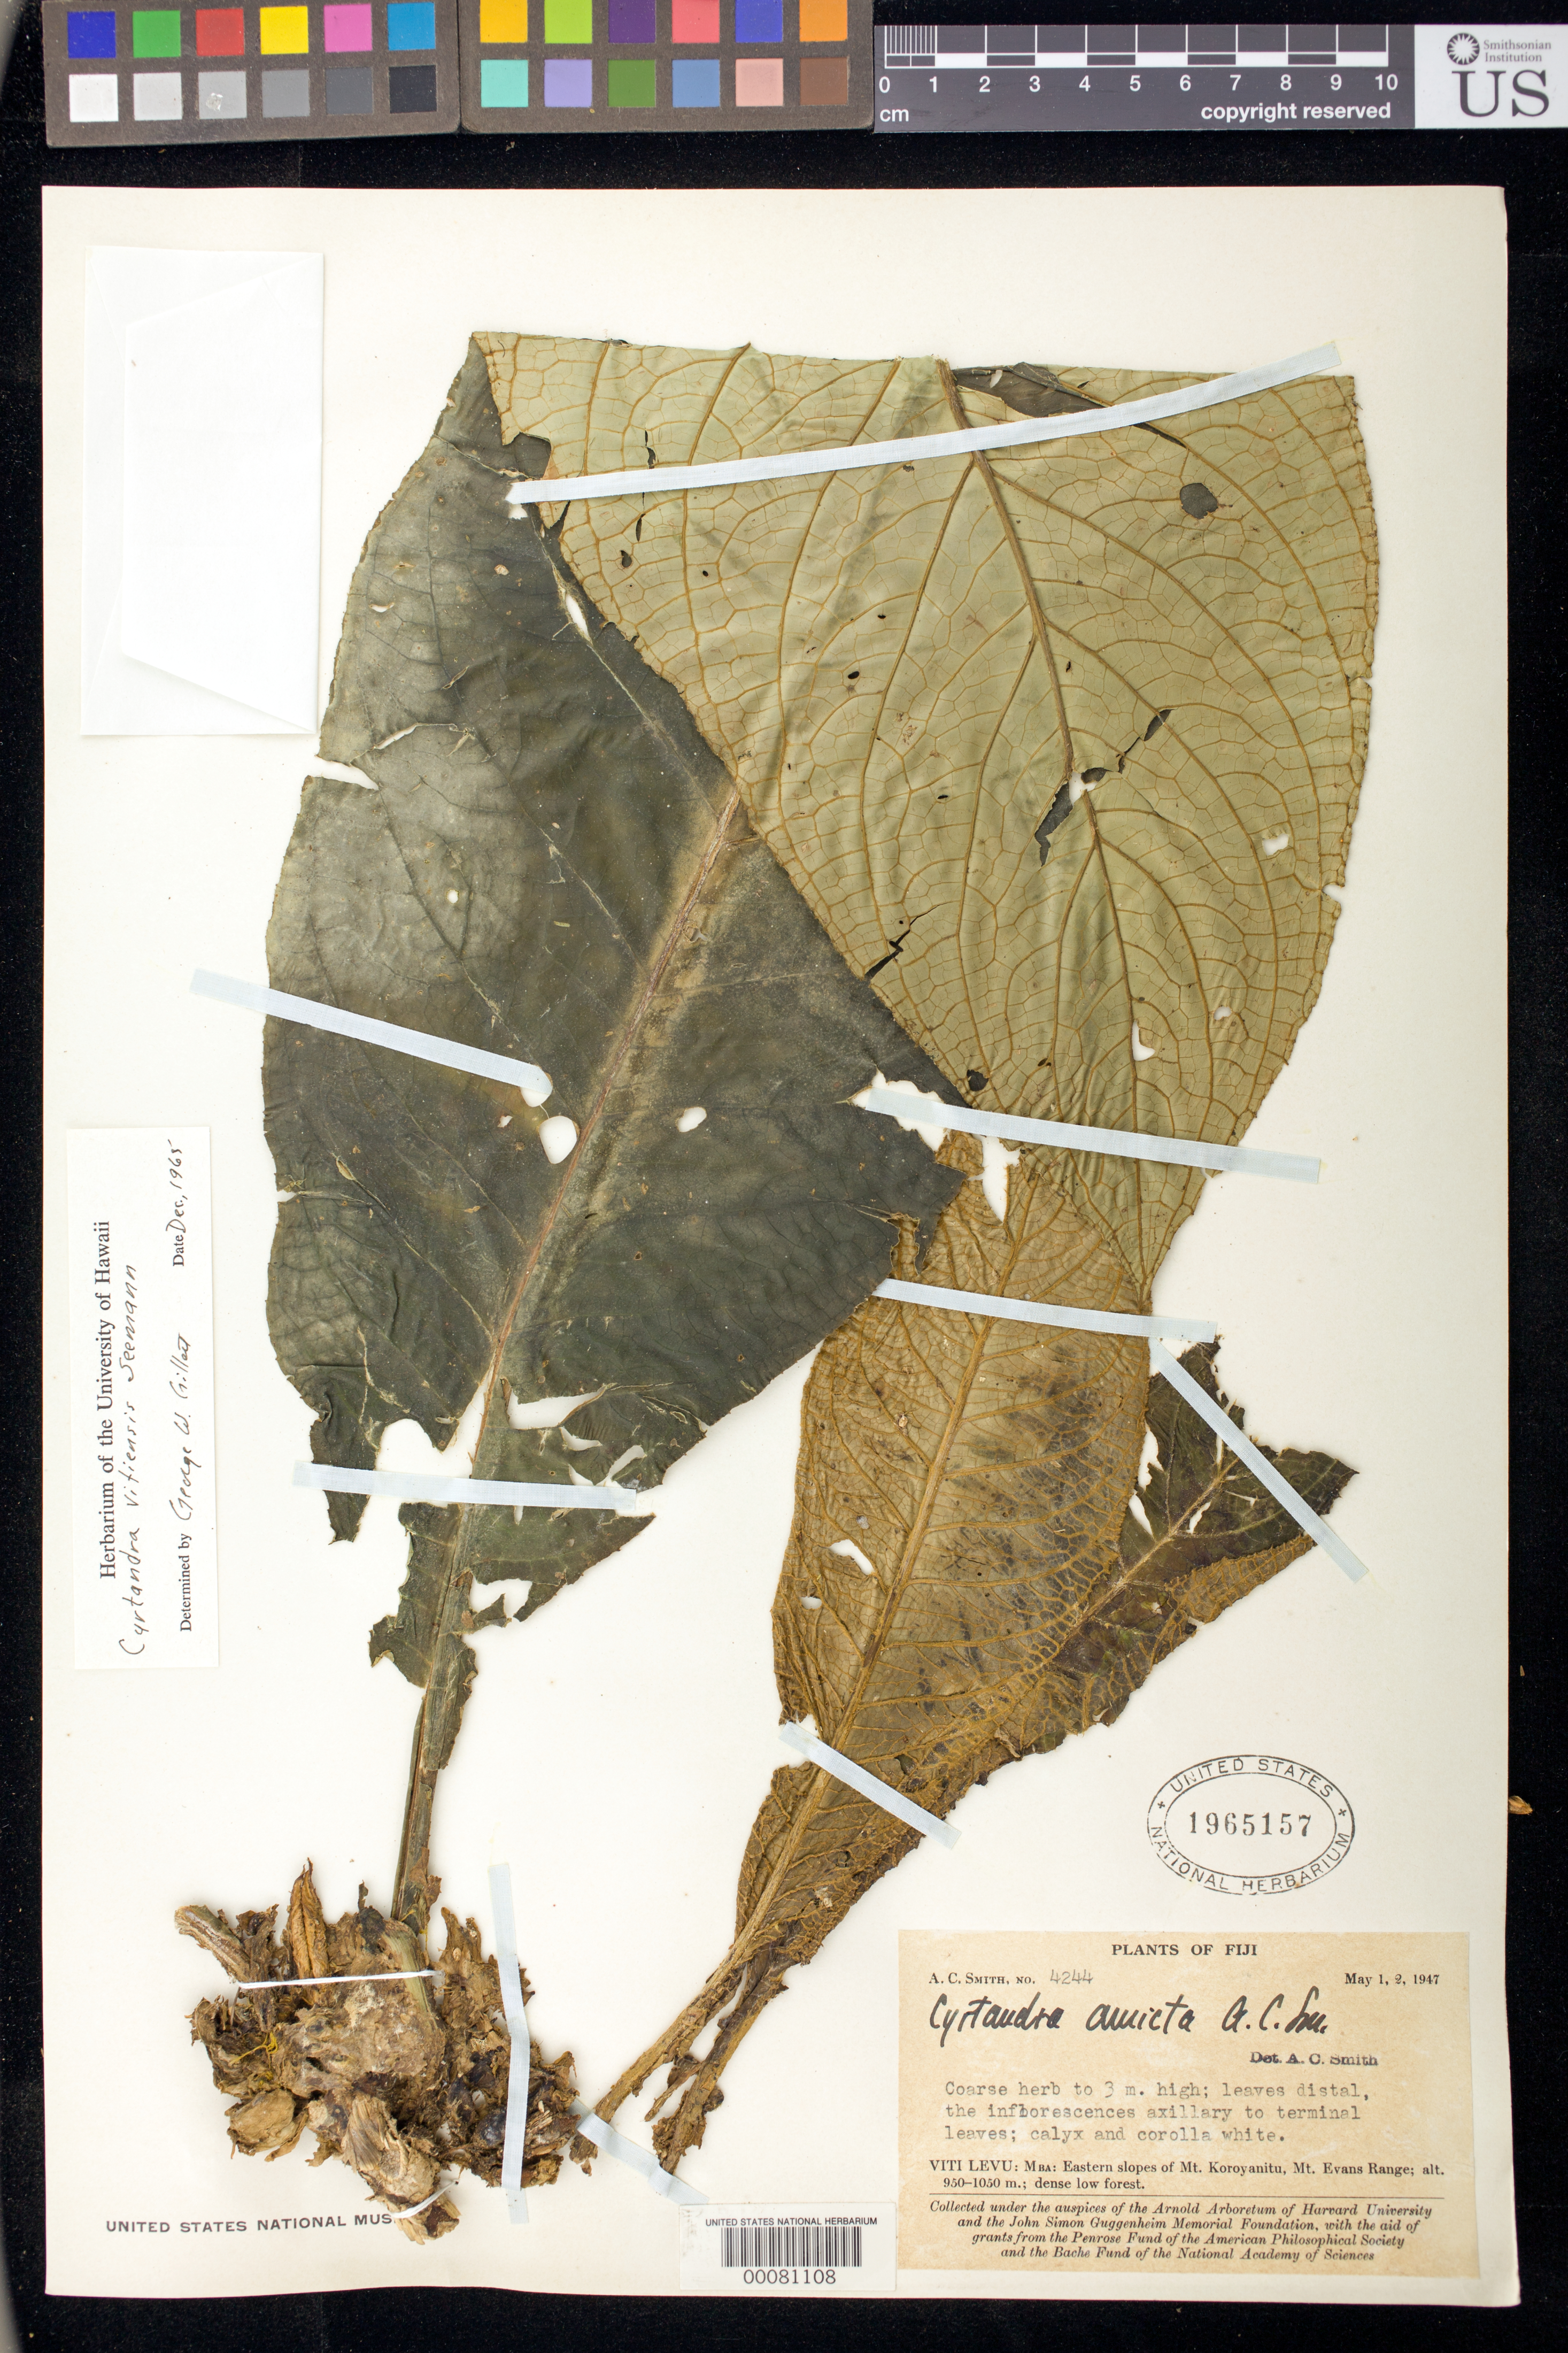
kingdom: Plantae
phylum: Tracheophyta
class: Magnoliopsida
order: Lamiales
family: Gesneriaceae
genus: Cyrtandra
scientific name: Cyrtandra vitiensis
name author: Seem.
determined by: Gillett, G. W.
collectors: A. C. Smith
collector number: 4244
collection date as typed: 01-02 May 1947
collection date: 1947-05-01/1947-05-02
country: Fiji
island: Viti Levu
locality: Mba, eastern slopes of mt koroyanitu, mt evans range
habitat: Dense low forest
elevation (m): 950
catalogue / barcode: US 1965157